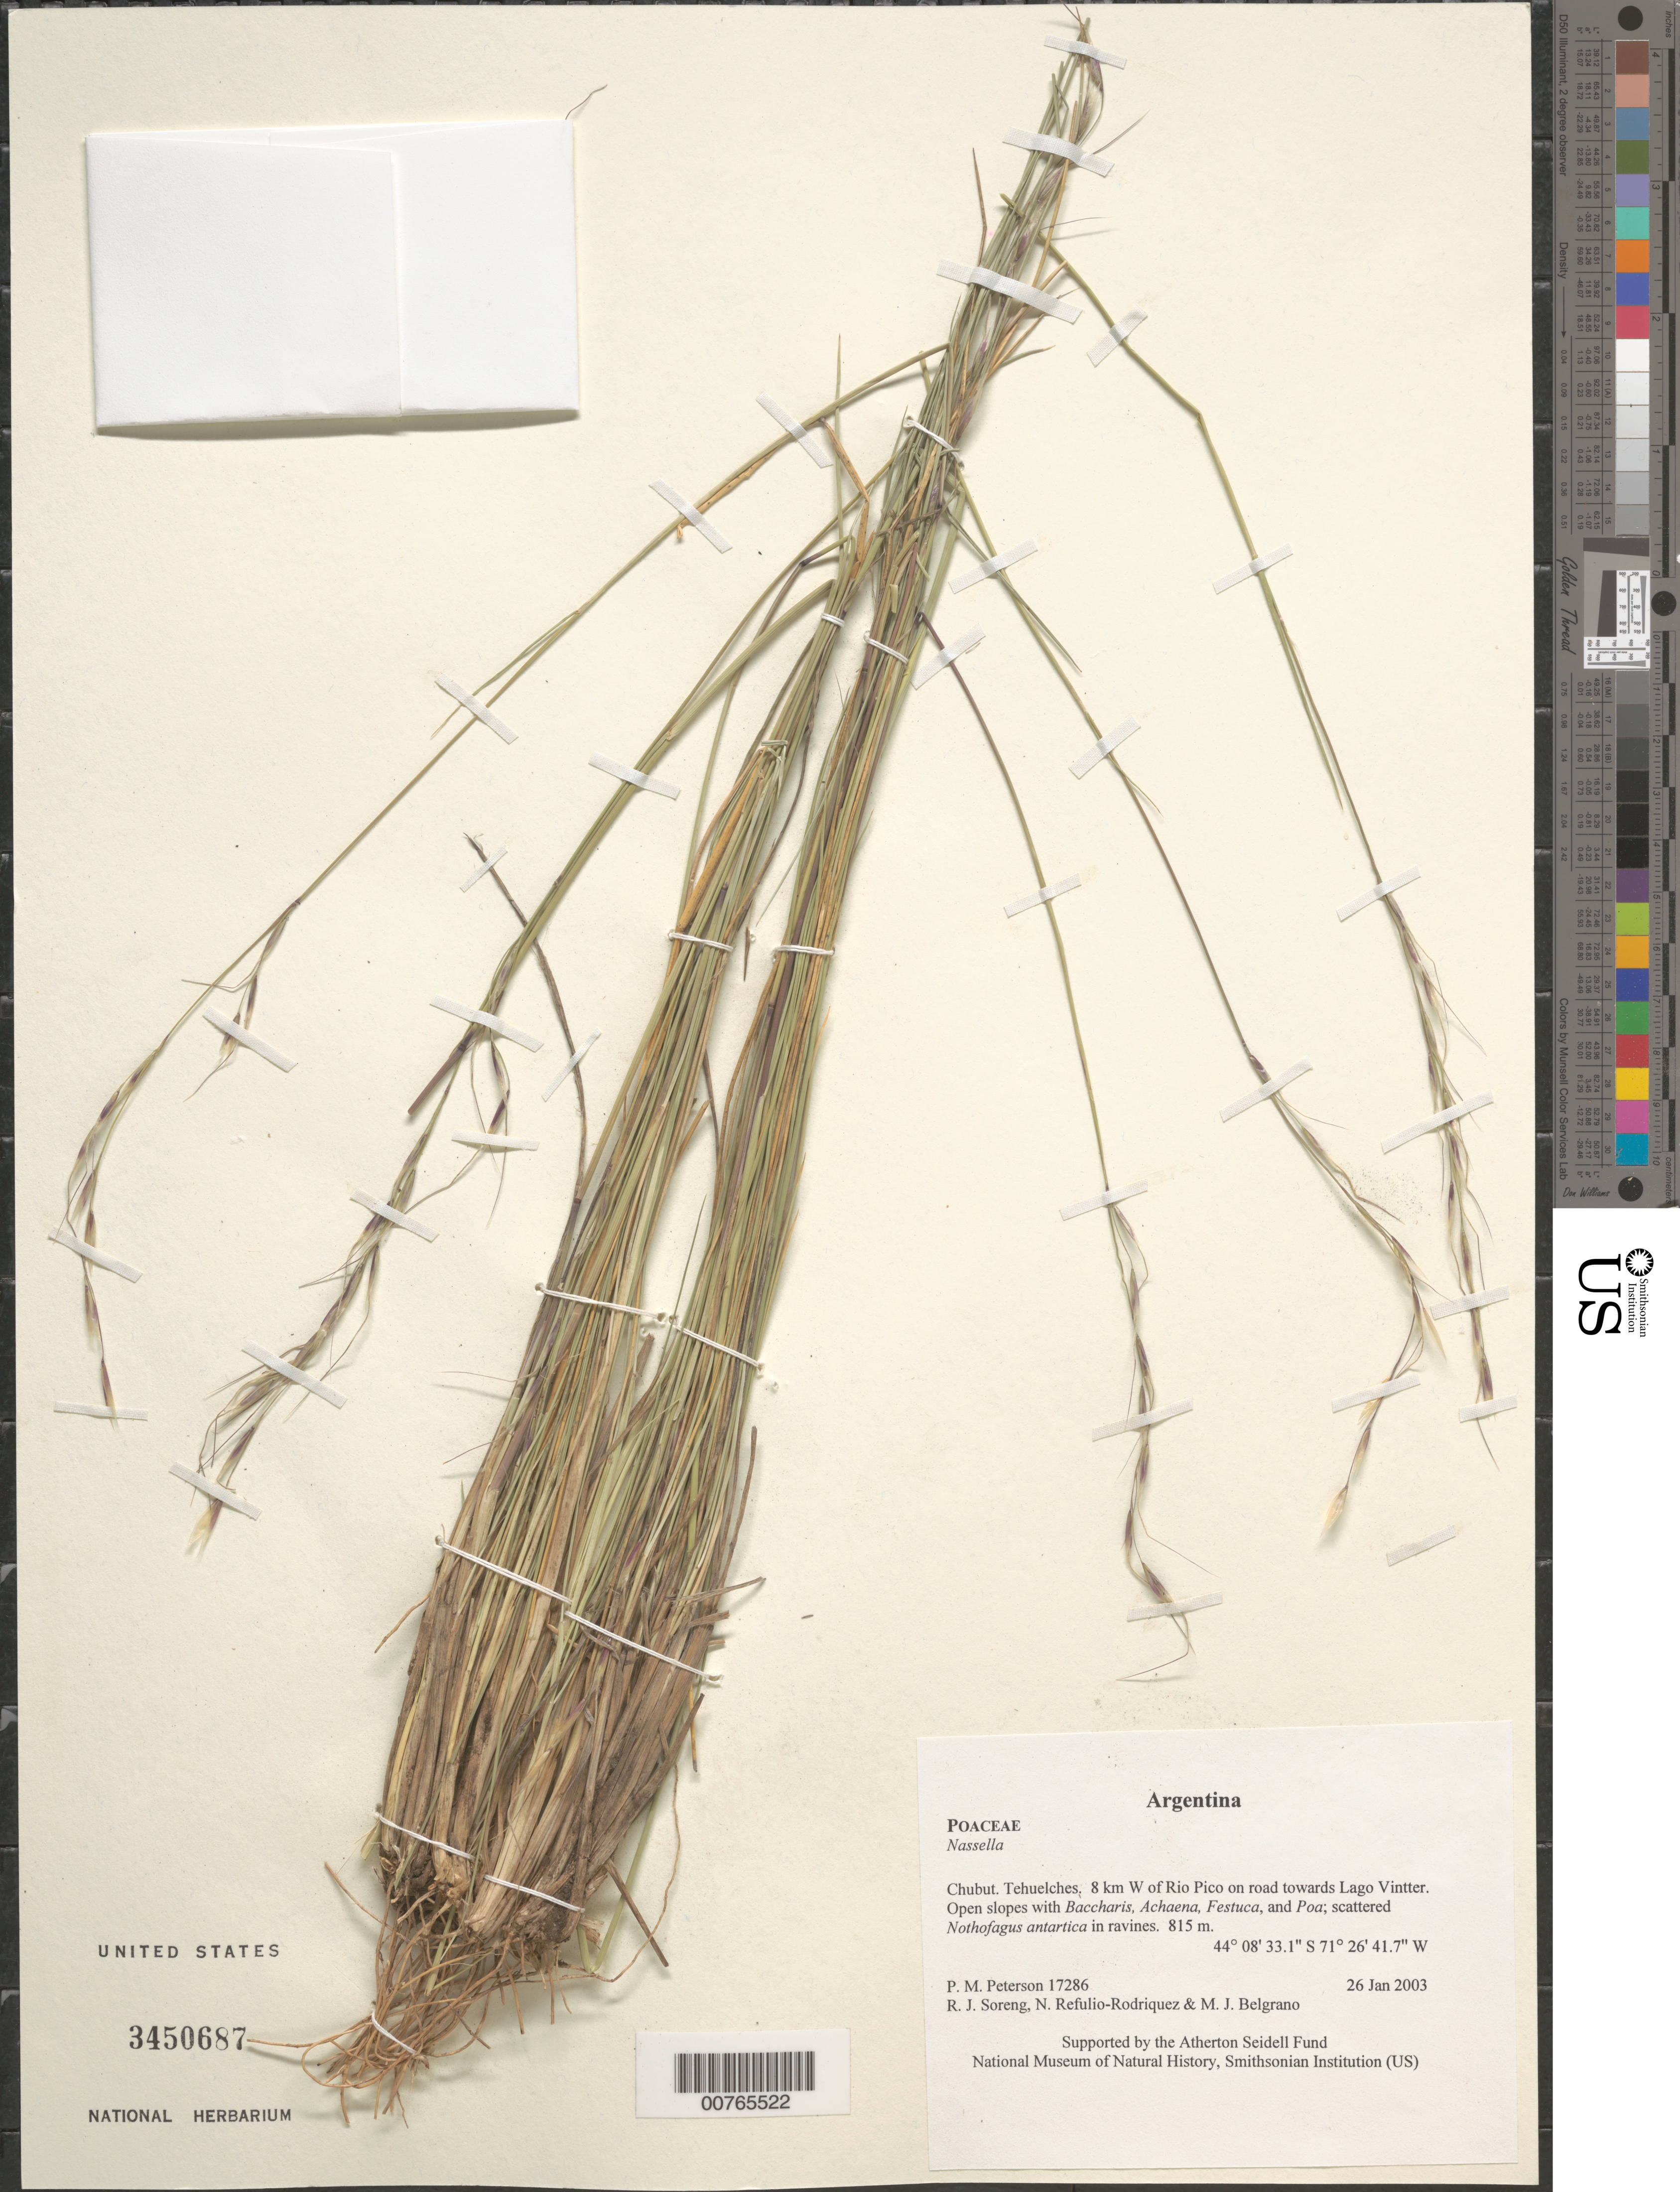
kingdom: Plantae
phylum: Tracheophyta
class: Liliopsida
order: Poales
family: Poaceae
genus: Nassella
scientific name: Nassella sp.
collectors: P. M. Peterson, R. J. Soreng, N. Refulio-Rodríguez & M. Belgrano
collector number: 17286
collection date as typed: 26 Jan 2003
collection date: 2003-01-26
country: Argentina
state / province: Chubut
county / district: Tehuelches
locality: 8 km W of Rio Pico on road towards Lago Vintter. Open slopes with Baccharis, Achaena, Festuca, and Poa; scattered Nothofagus antartica in ravines.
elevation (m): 815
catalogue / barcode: US 3450687